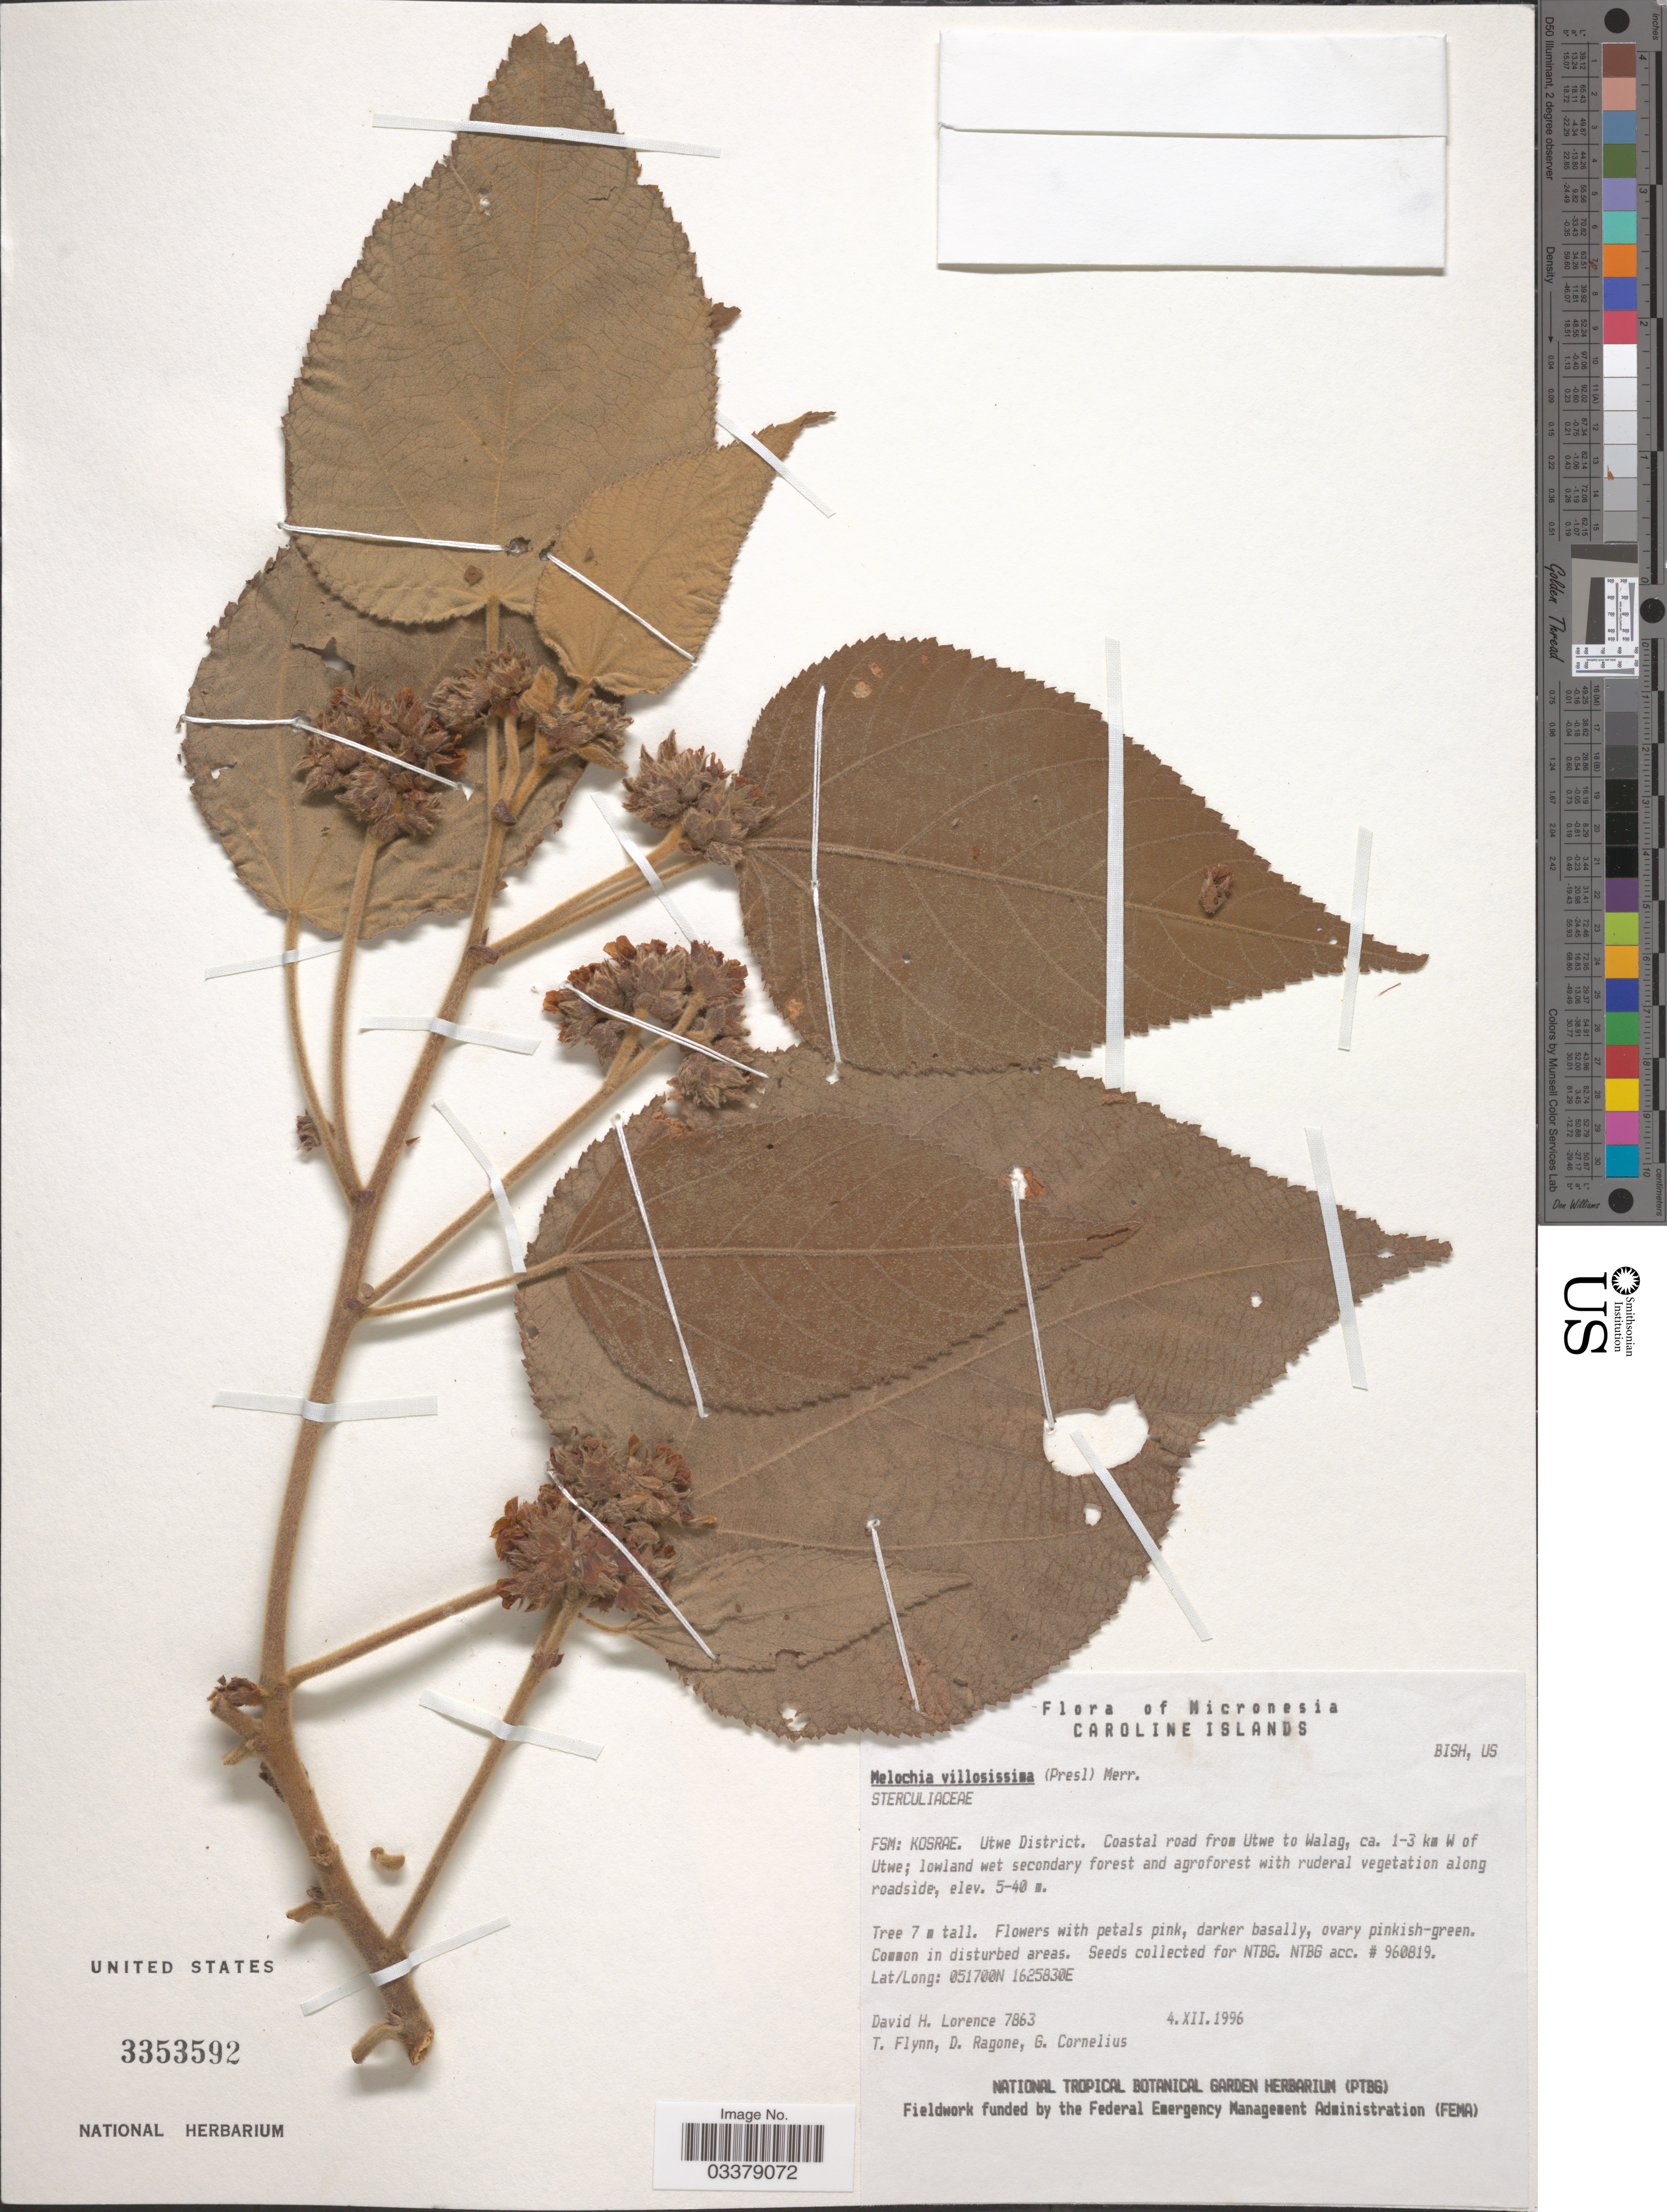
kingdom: Plantae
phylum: Tracheophyta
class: Magnoliopsida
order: Malvales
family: Malvaceae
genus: Melochia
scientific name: Melochia villosissima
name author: (C. Presl) Merr.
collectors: D. Lorence, T. Flynn, D. Ragone & G. Cornelius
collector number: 7863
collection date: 1996-12-04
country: Micronesia, Federated States of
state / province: Kosrae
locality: Caroline Islands. FSM: Utwe District. Coastal road from Utwe to Walag, ca. 1-3 km W of Utwe.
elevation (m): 5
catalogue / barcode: US 3353592